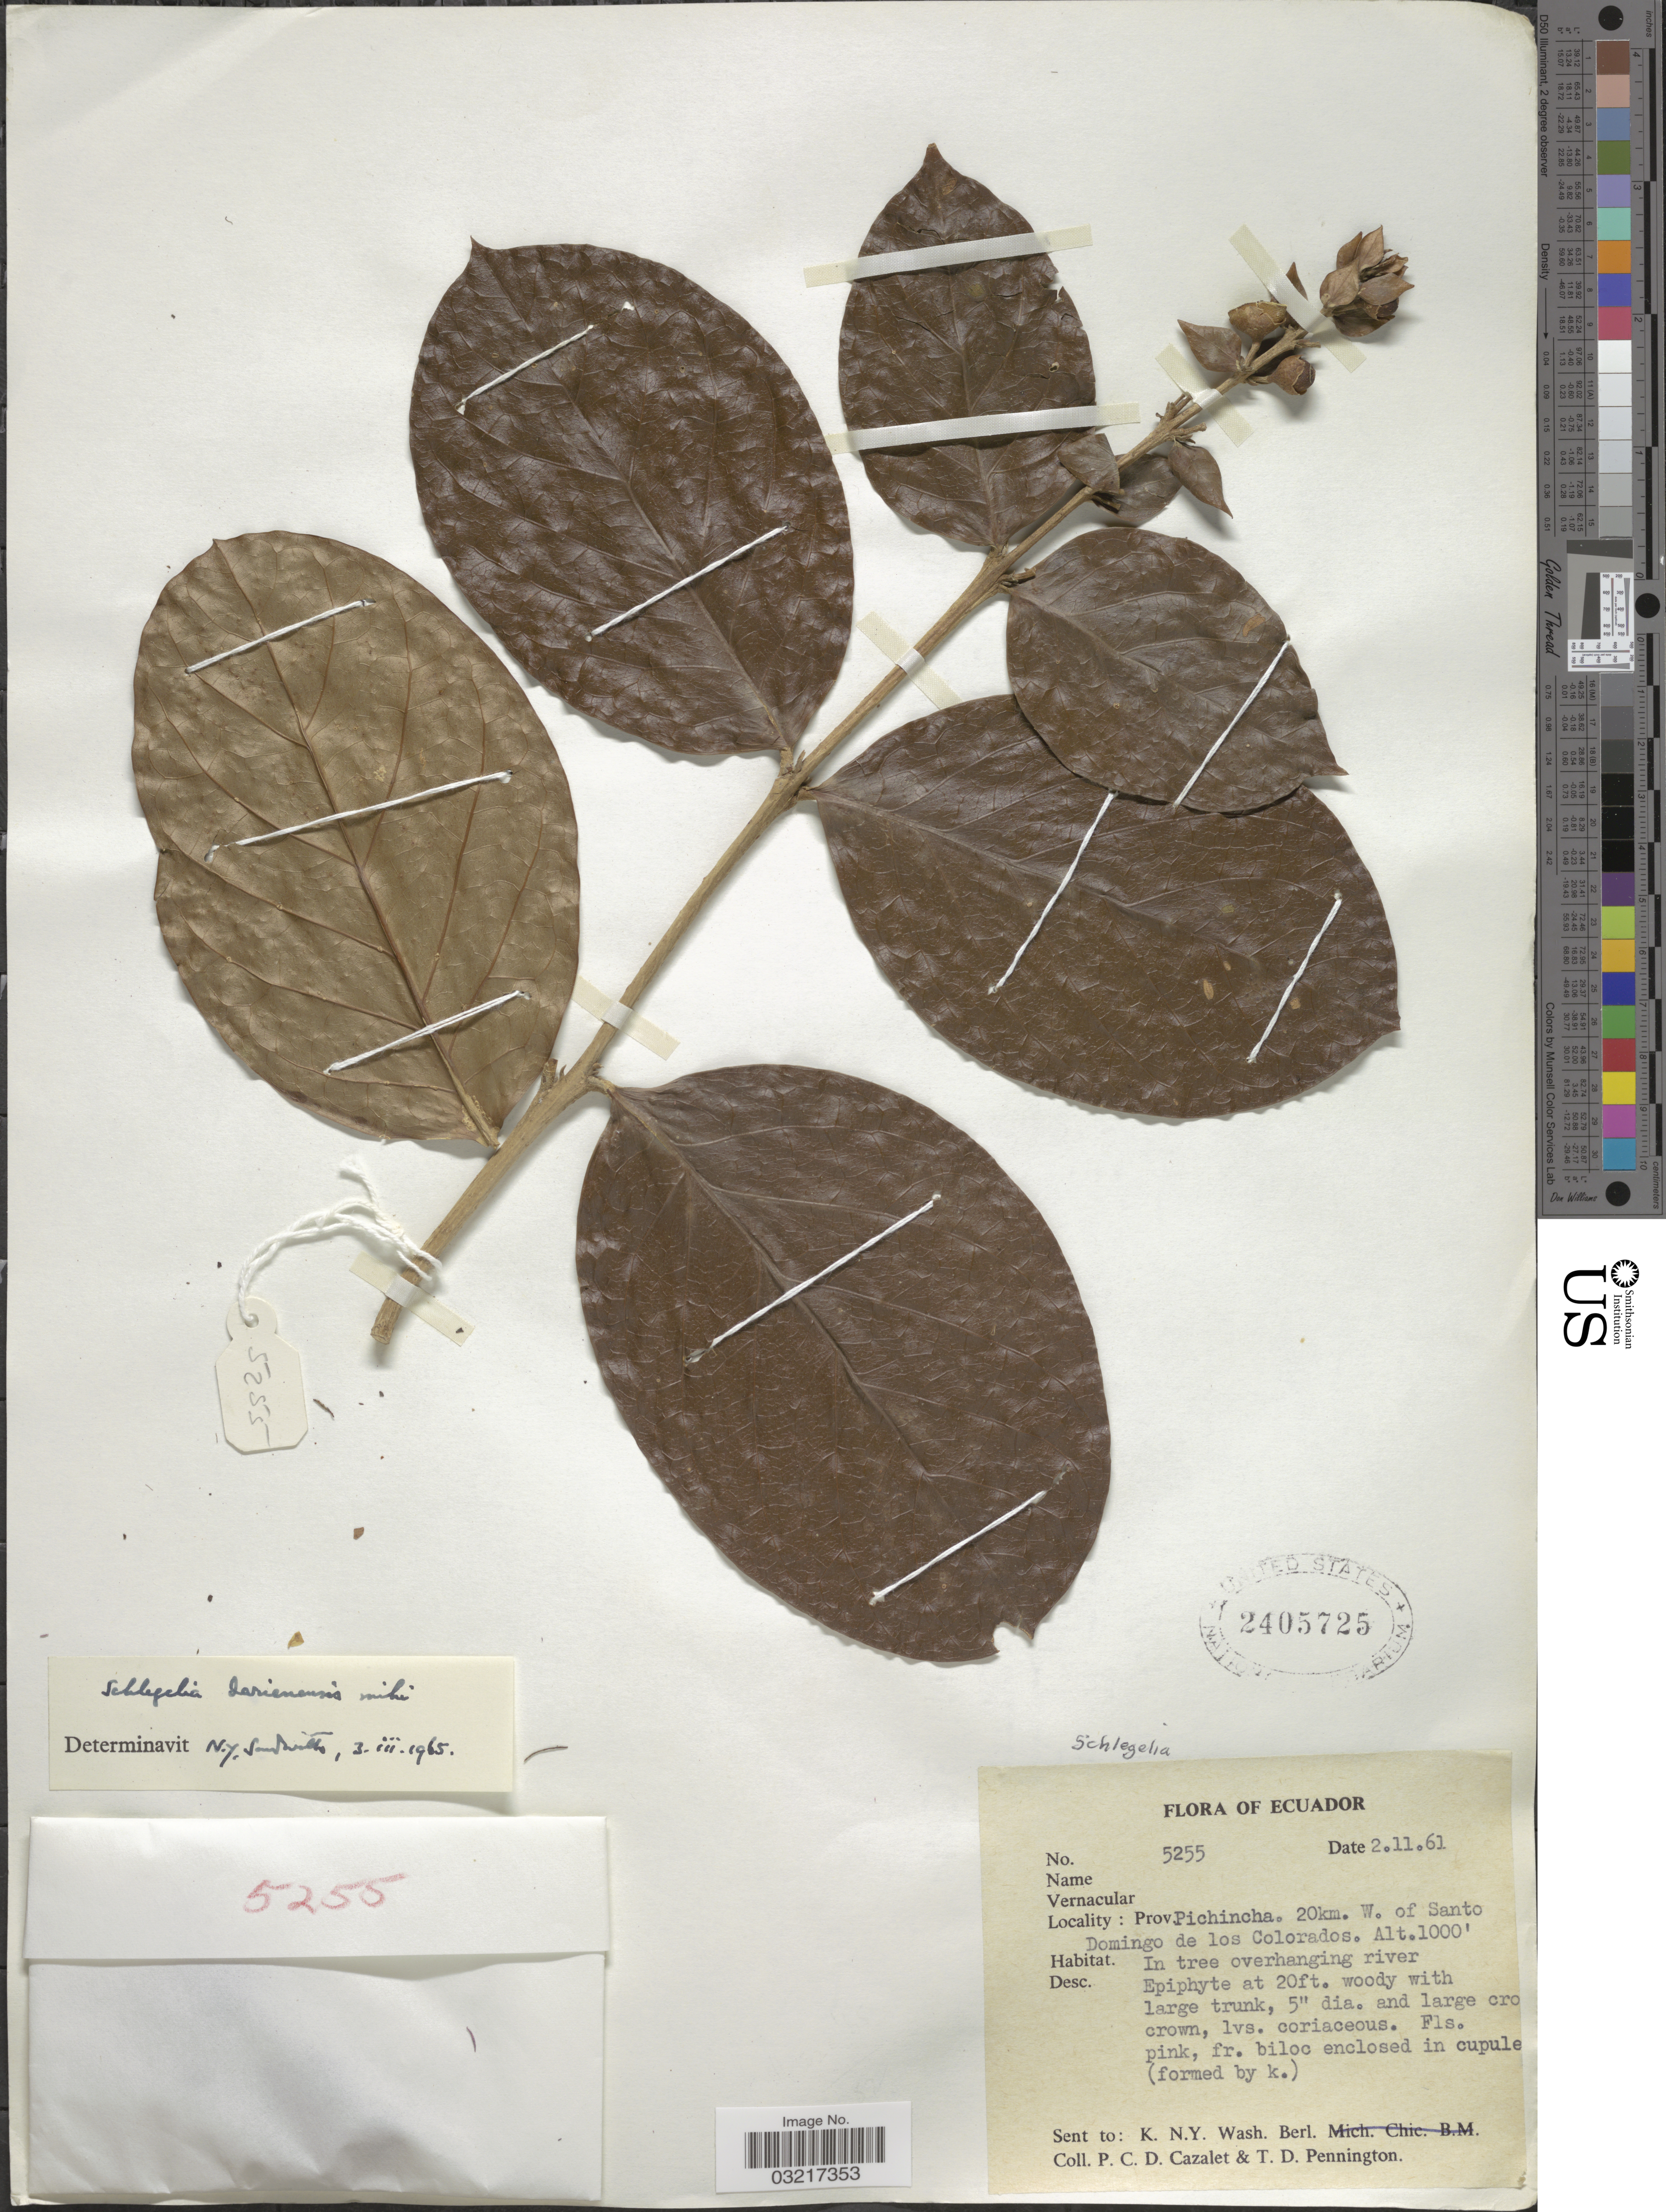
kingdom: Plantae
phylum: Tracheophyta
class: Magnoliopsida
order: Lamiales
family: Schlegeliaceae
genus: Schlegelia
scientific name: Schlegelia darienensis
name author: Sandwith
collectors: P. C. D. Cazalet & T. D. Pennington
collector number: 5255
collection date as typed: Transcribed d/m/y: 2/11/61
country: Ecuador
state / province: Pichincha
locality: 20km. W. of Santo Domingo de los Colorados.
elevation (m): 305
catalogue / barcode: US 2405725